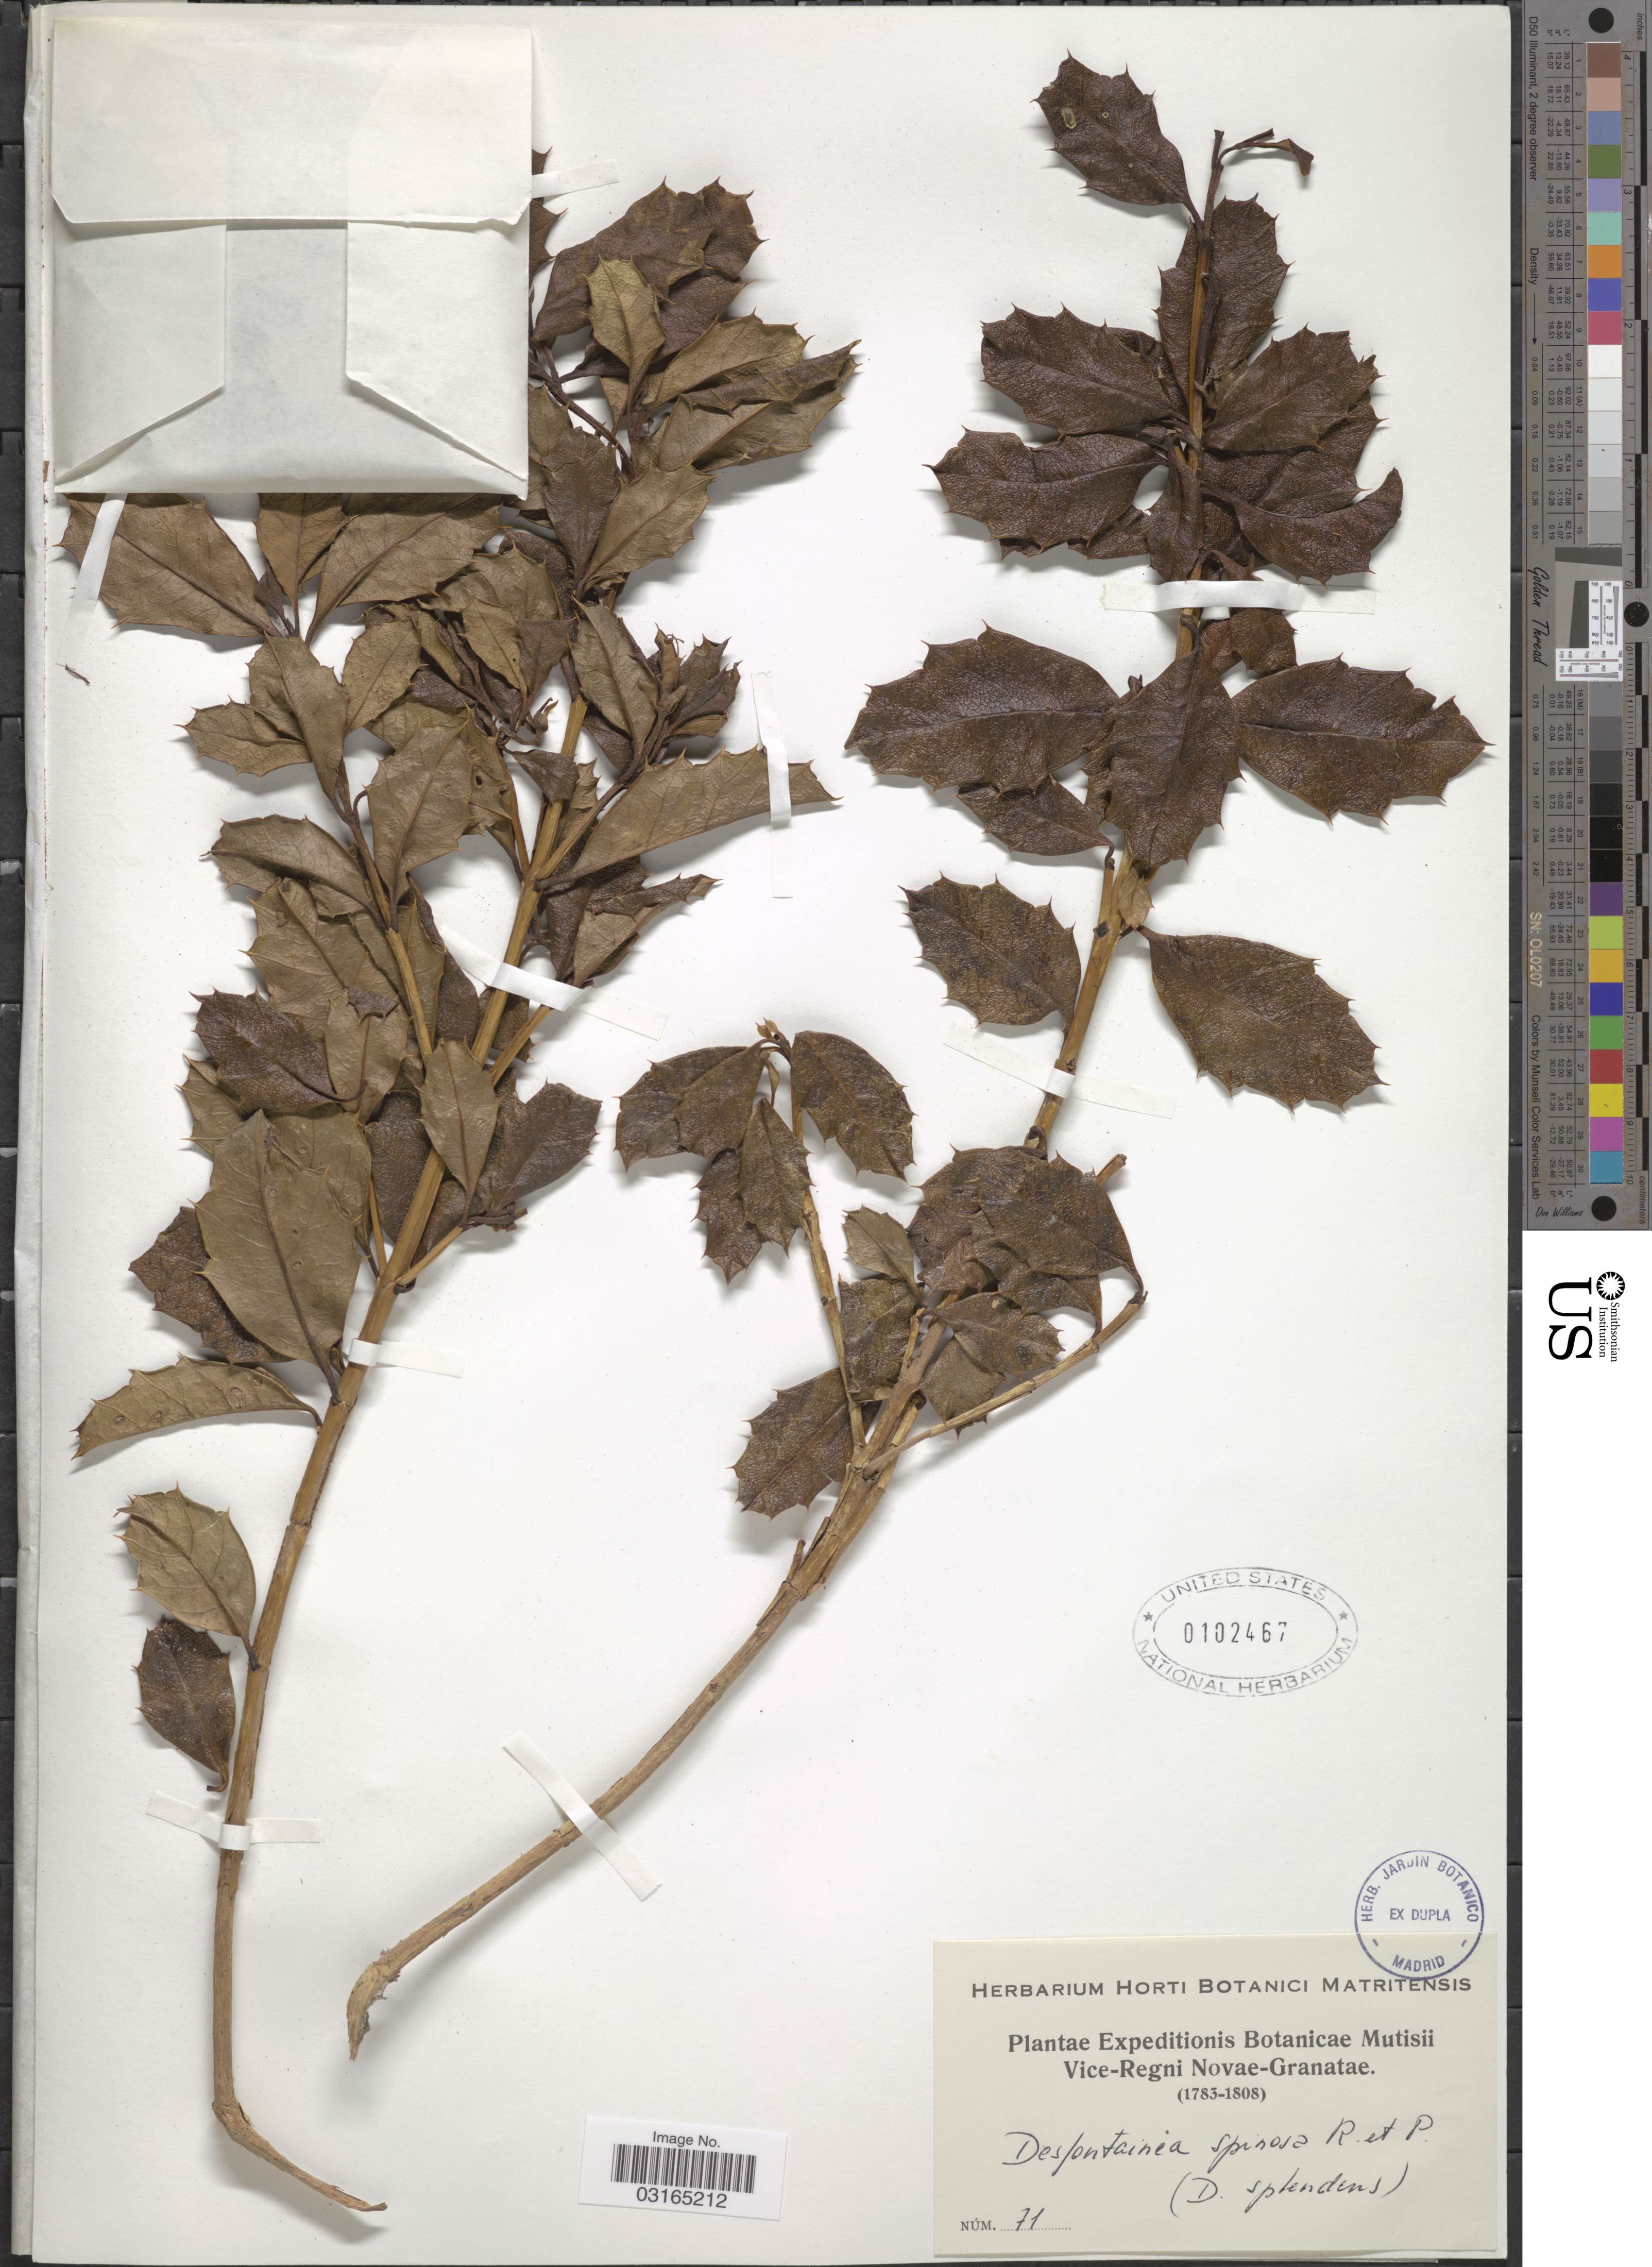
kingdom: Plantae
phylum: Tracheophyta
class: Magnoliopsida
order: Bruniales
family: Columelliaceae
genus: Desfontainia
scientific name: Desfontainia spinosa var. spinosa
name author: Ruiz & Pav.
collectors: Expeditions Botanicae Mutisii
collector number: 71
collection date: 1783/1808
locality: Vice-Regni Novae-Granatae.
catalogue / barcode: US 102467